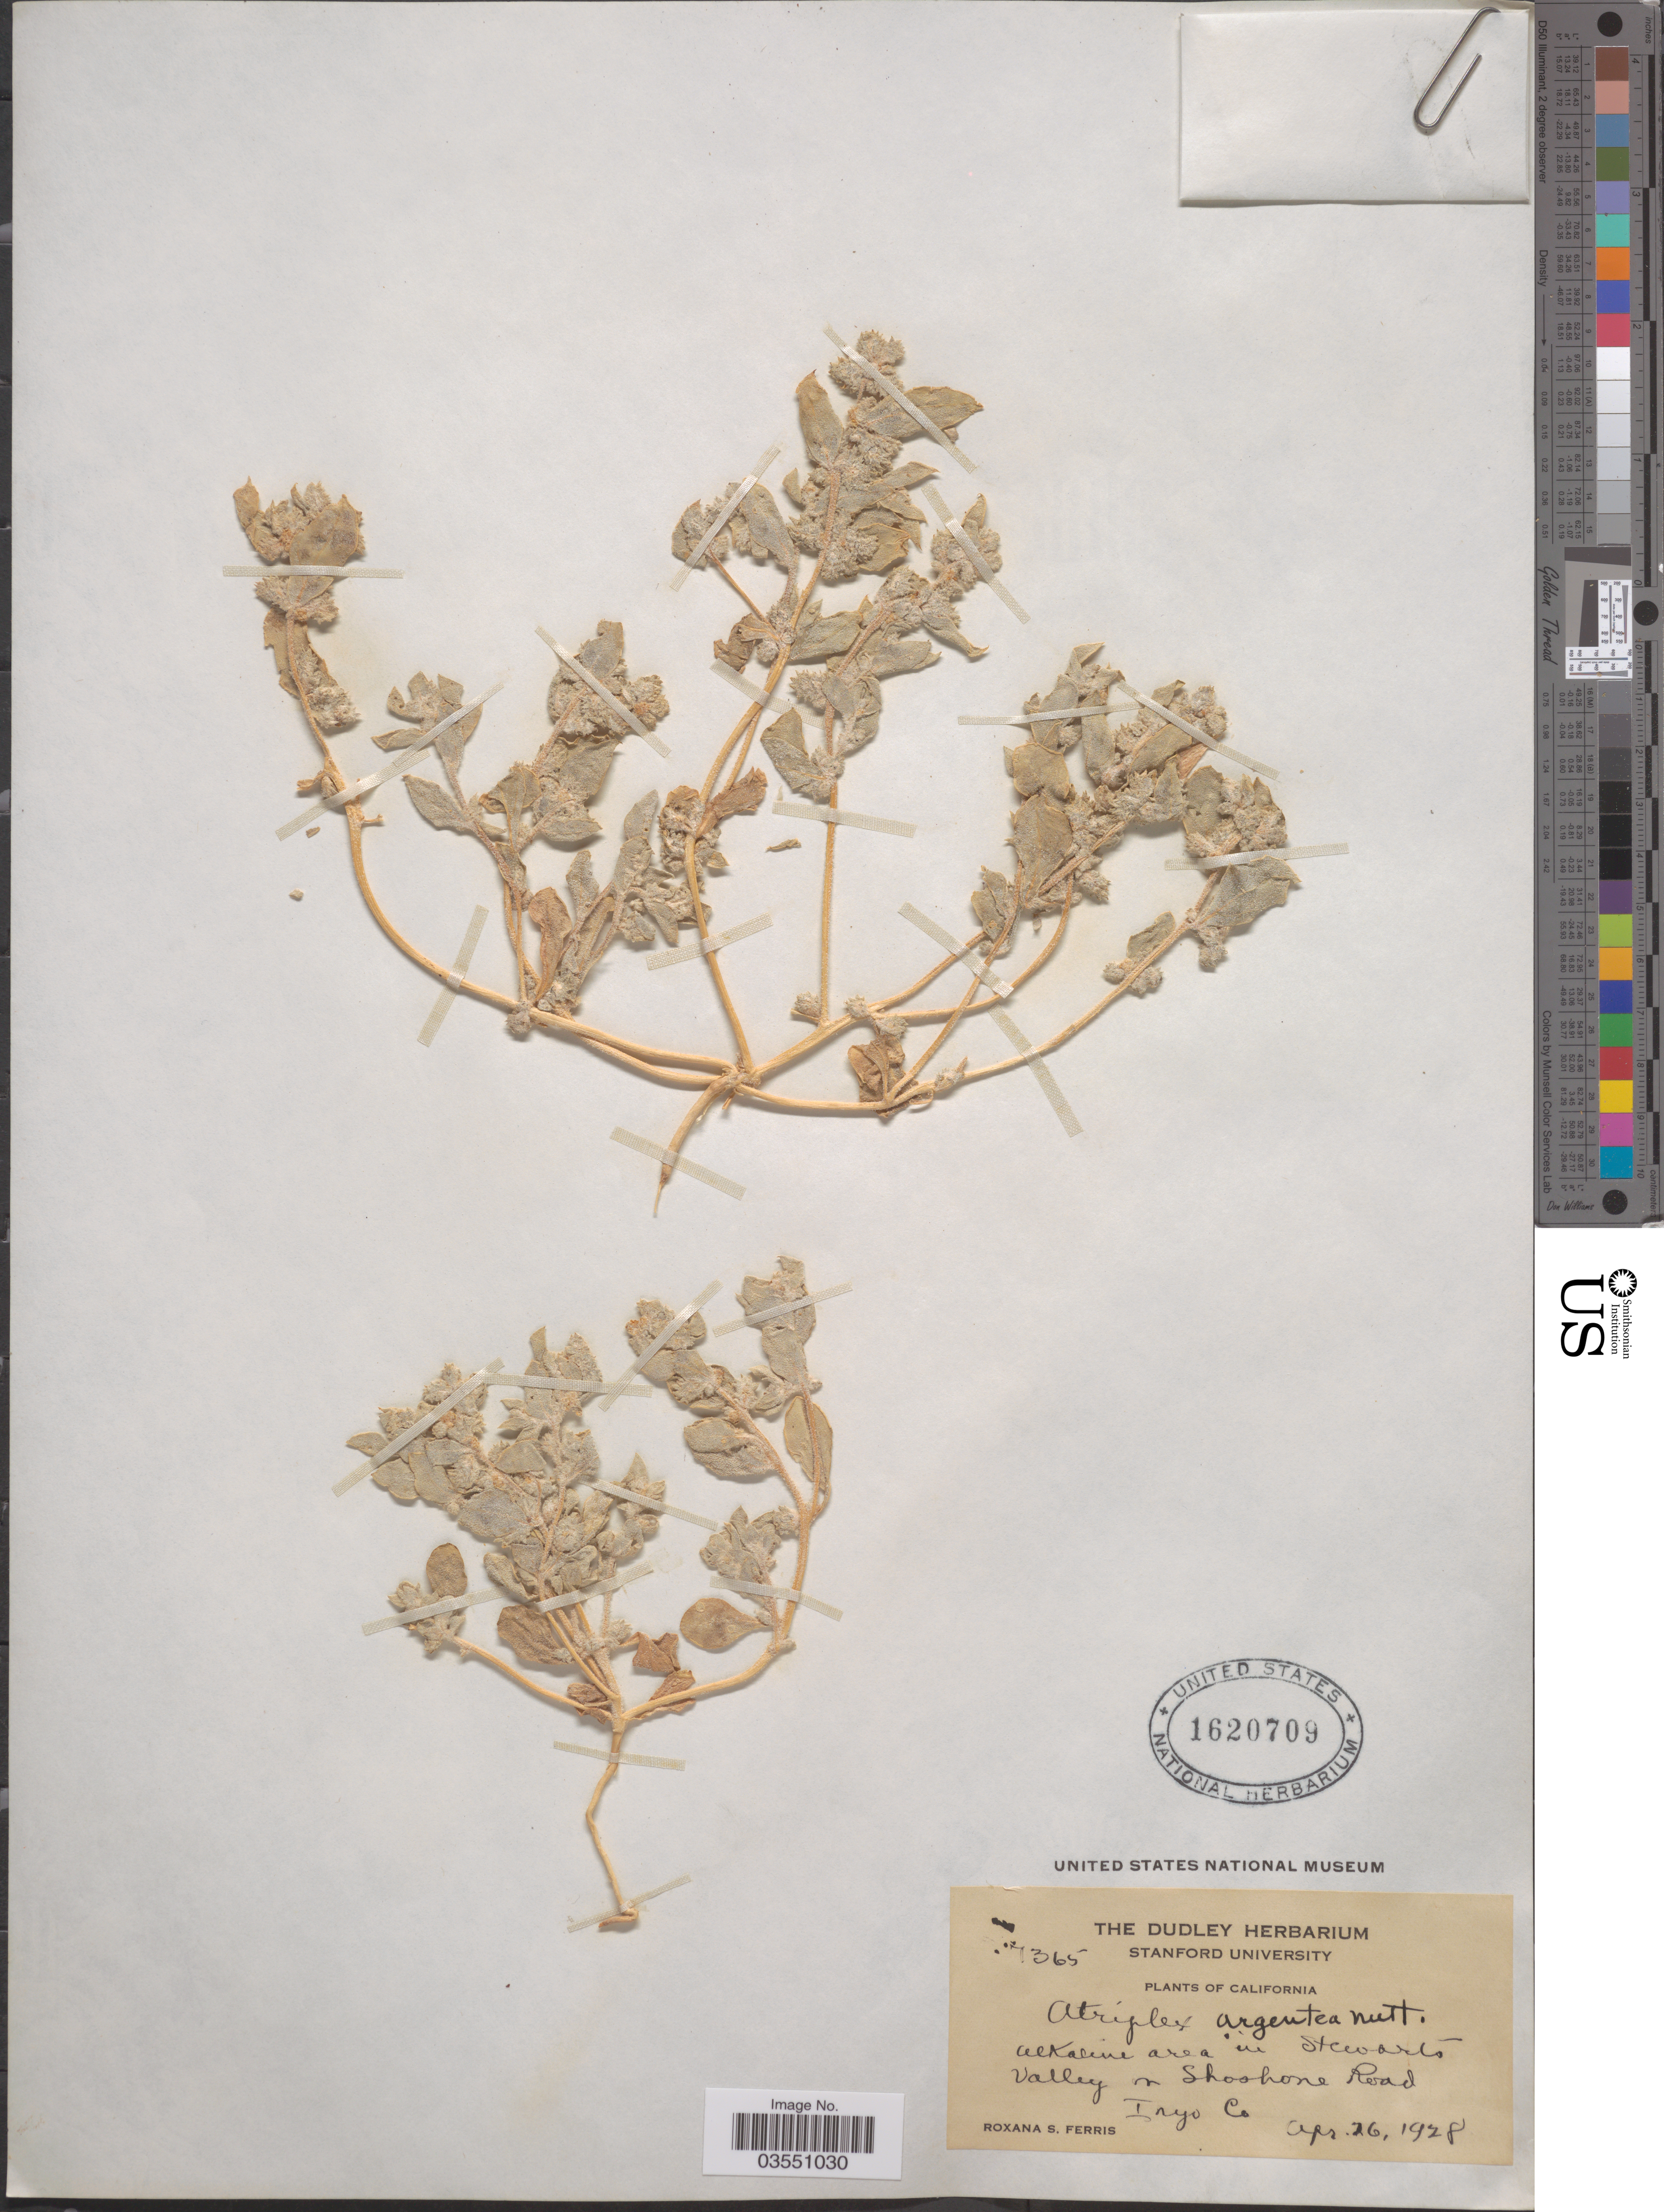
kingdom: Plantae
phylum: Tracheophyta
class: Magnoliopsida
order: Caryophyllales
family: Amaranthaceae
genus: Atriplex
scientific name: Atriplex argentea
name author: Nutt.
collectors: R. S. Ferris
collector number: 7365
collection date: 1928-04-26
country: United States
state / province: California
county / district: Inyo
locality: Alkaline area in Stewarts Valley nr Shoshone Road. Inyo Co.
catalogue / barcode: US 1620709